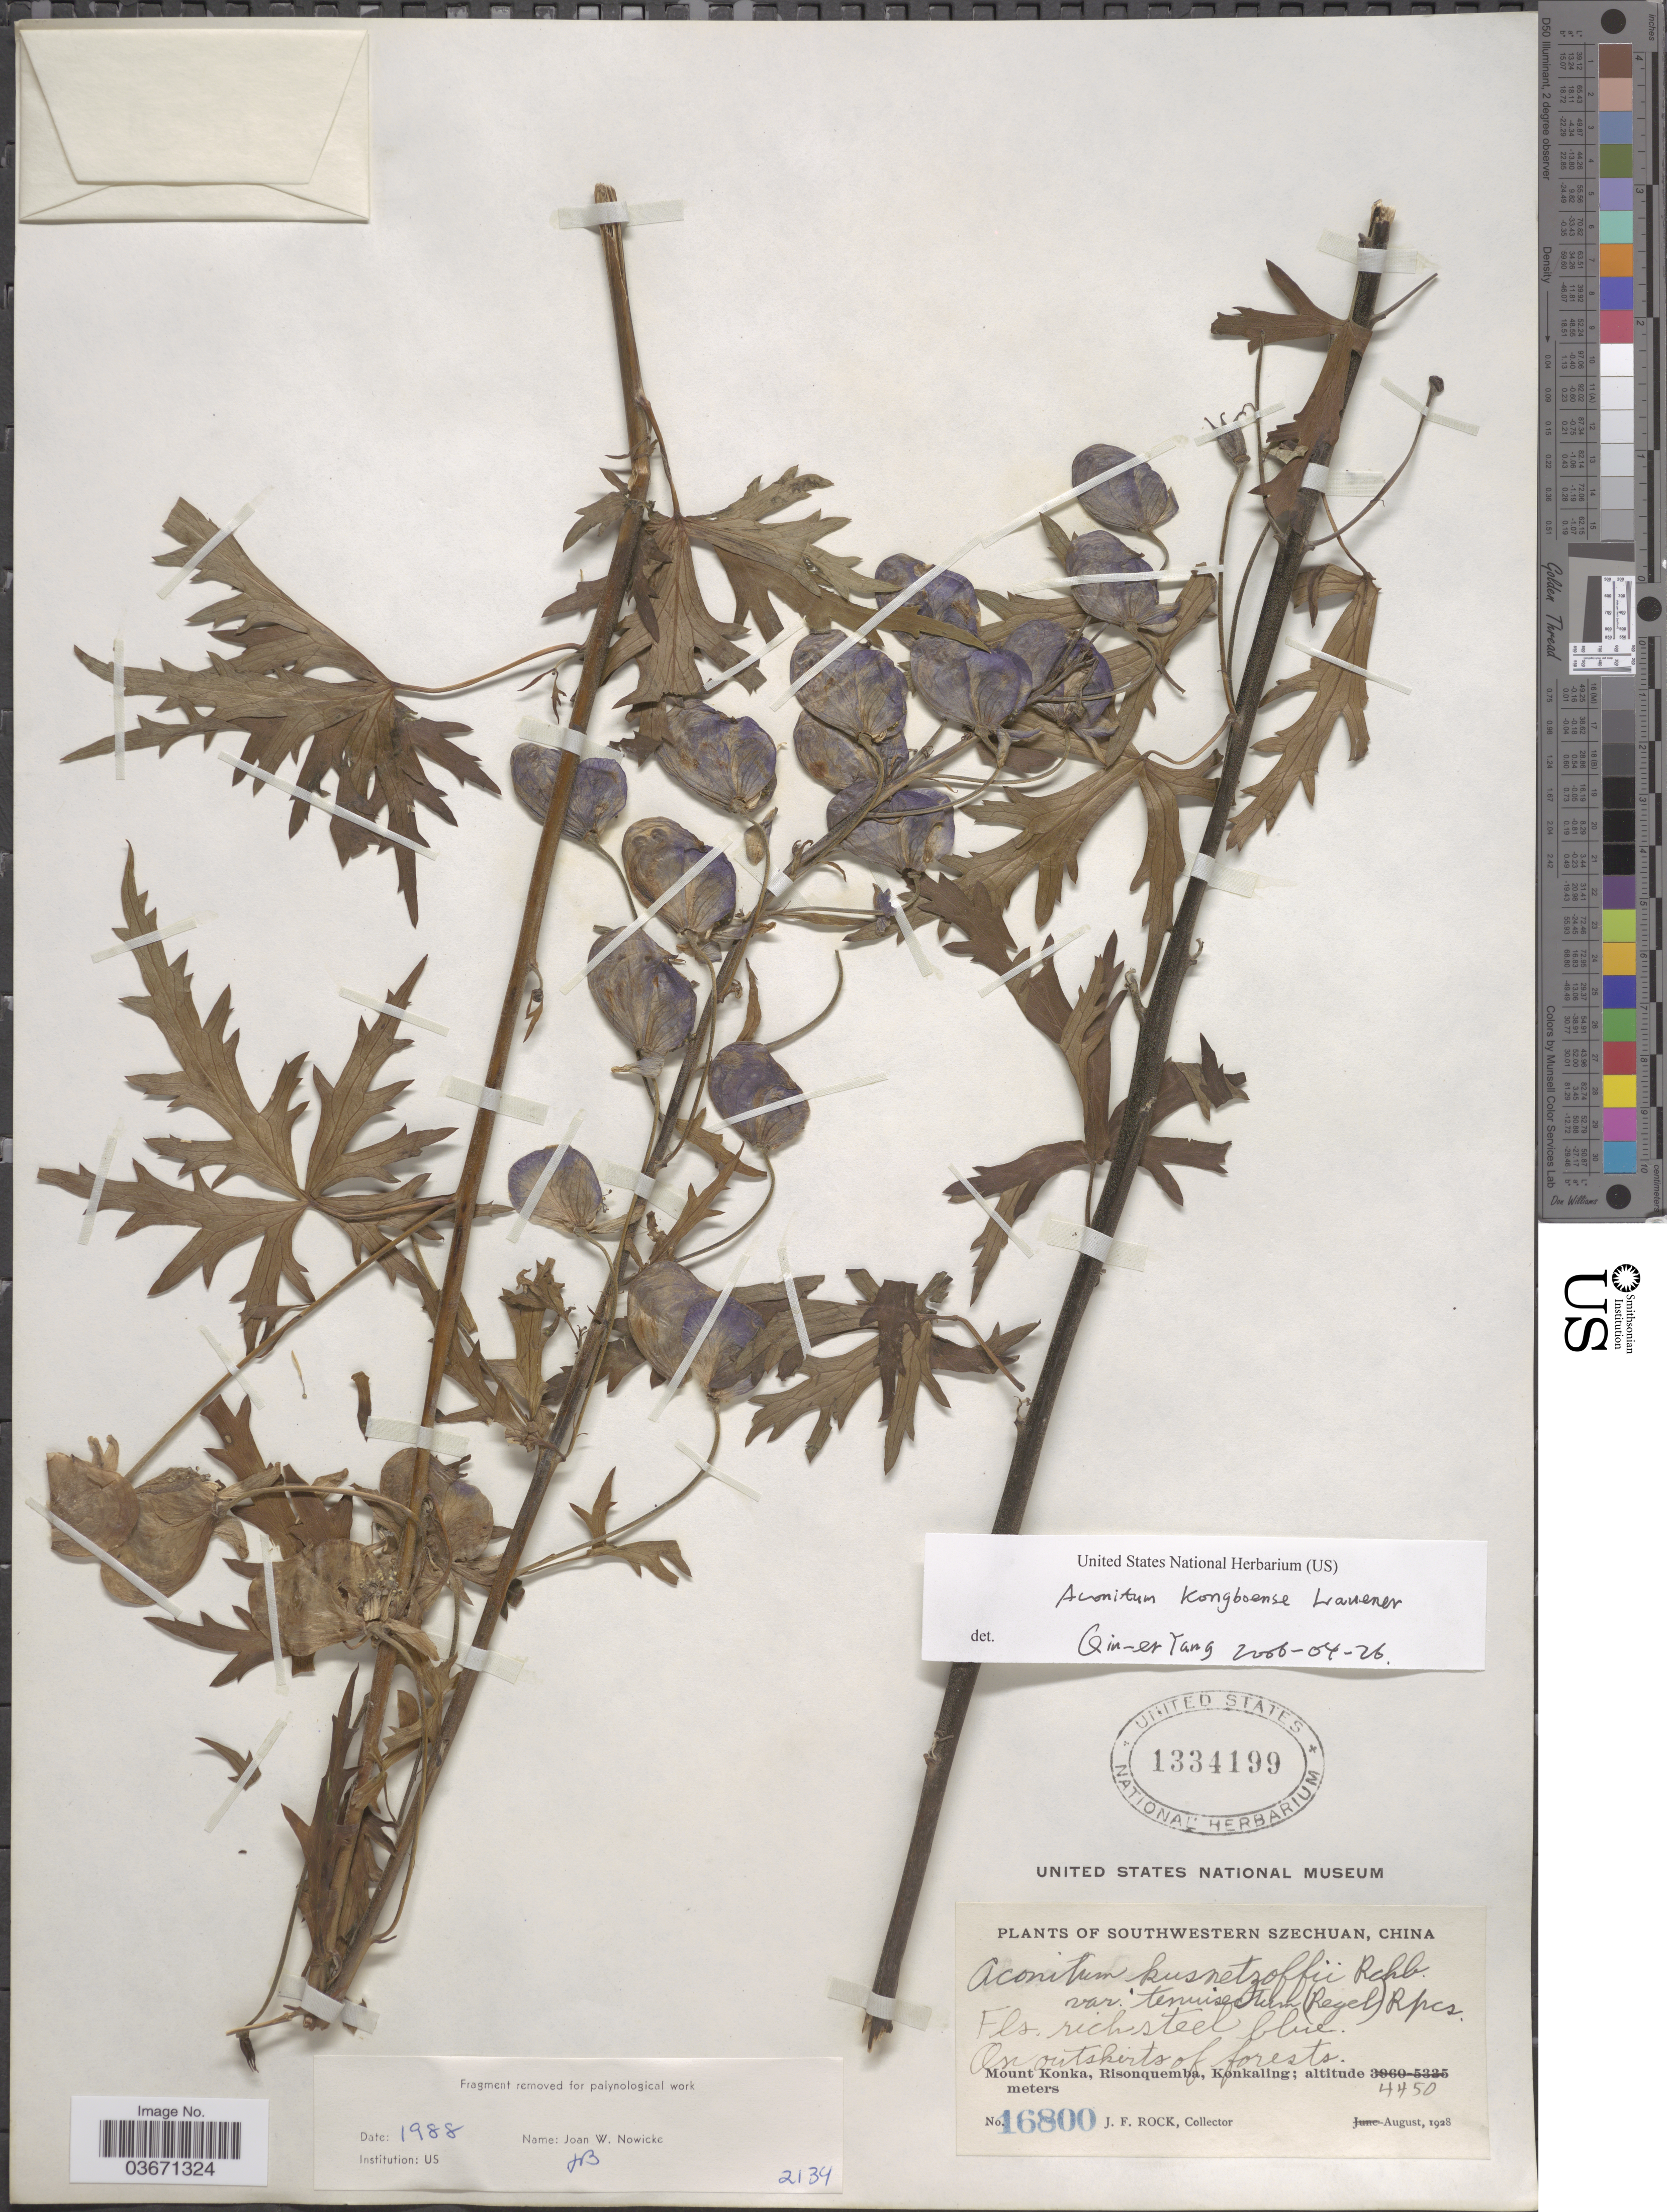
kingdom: Plantae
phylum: Tracheophyta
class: Magnoliopsida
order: Ranunculales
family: Ranunculaceae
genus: Aconitum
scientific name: Aconitum kongboense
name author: Lauener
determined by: Yang, Q. E.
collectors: J. Rock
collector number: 16800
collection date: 1928-08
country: China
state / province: Sichuan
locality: Southwestern Szechuan. Mount Konka, Risonquemba, Konkaling.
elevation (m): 4450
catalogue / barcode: US 1334199